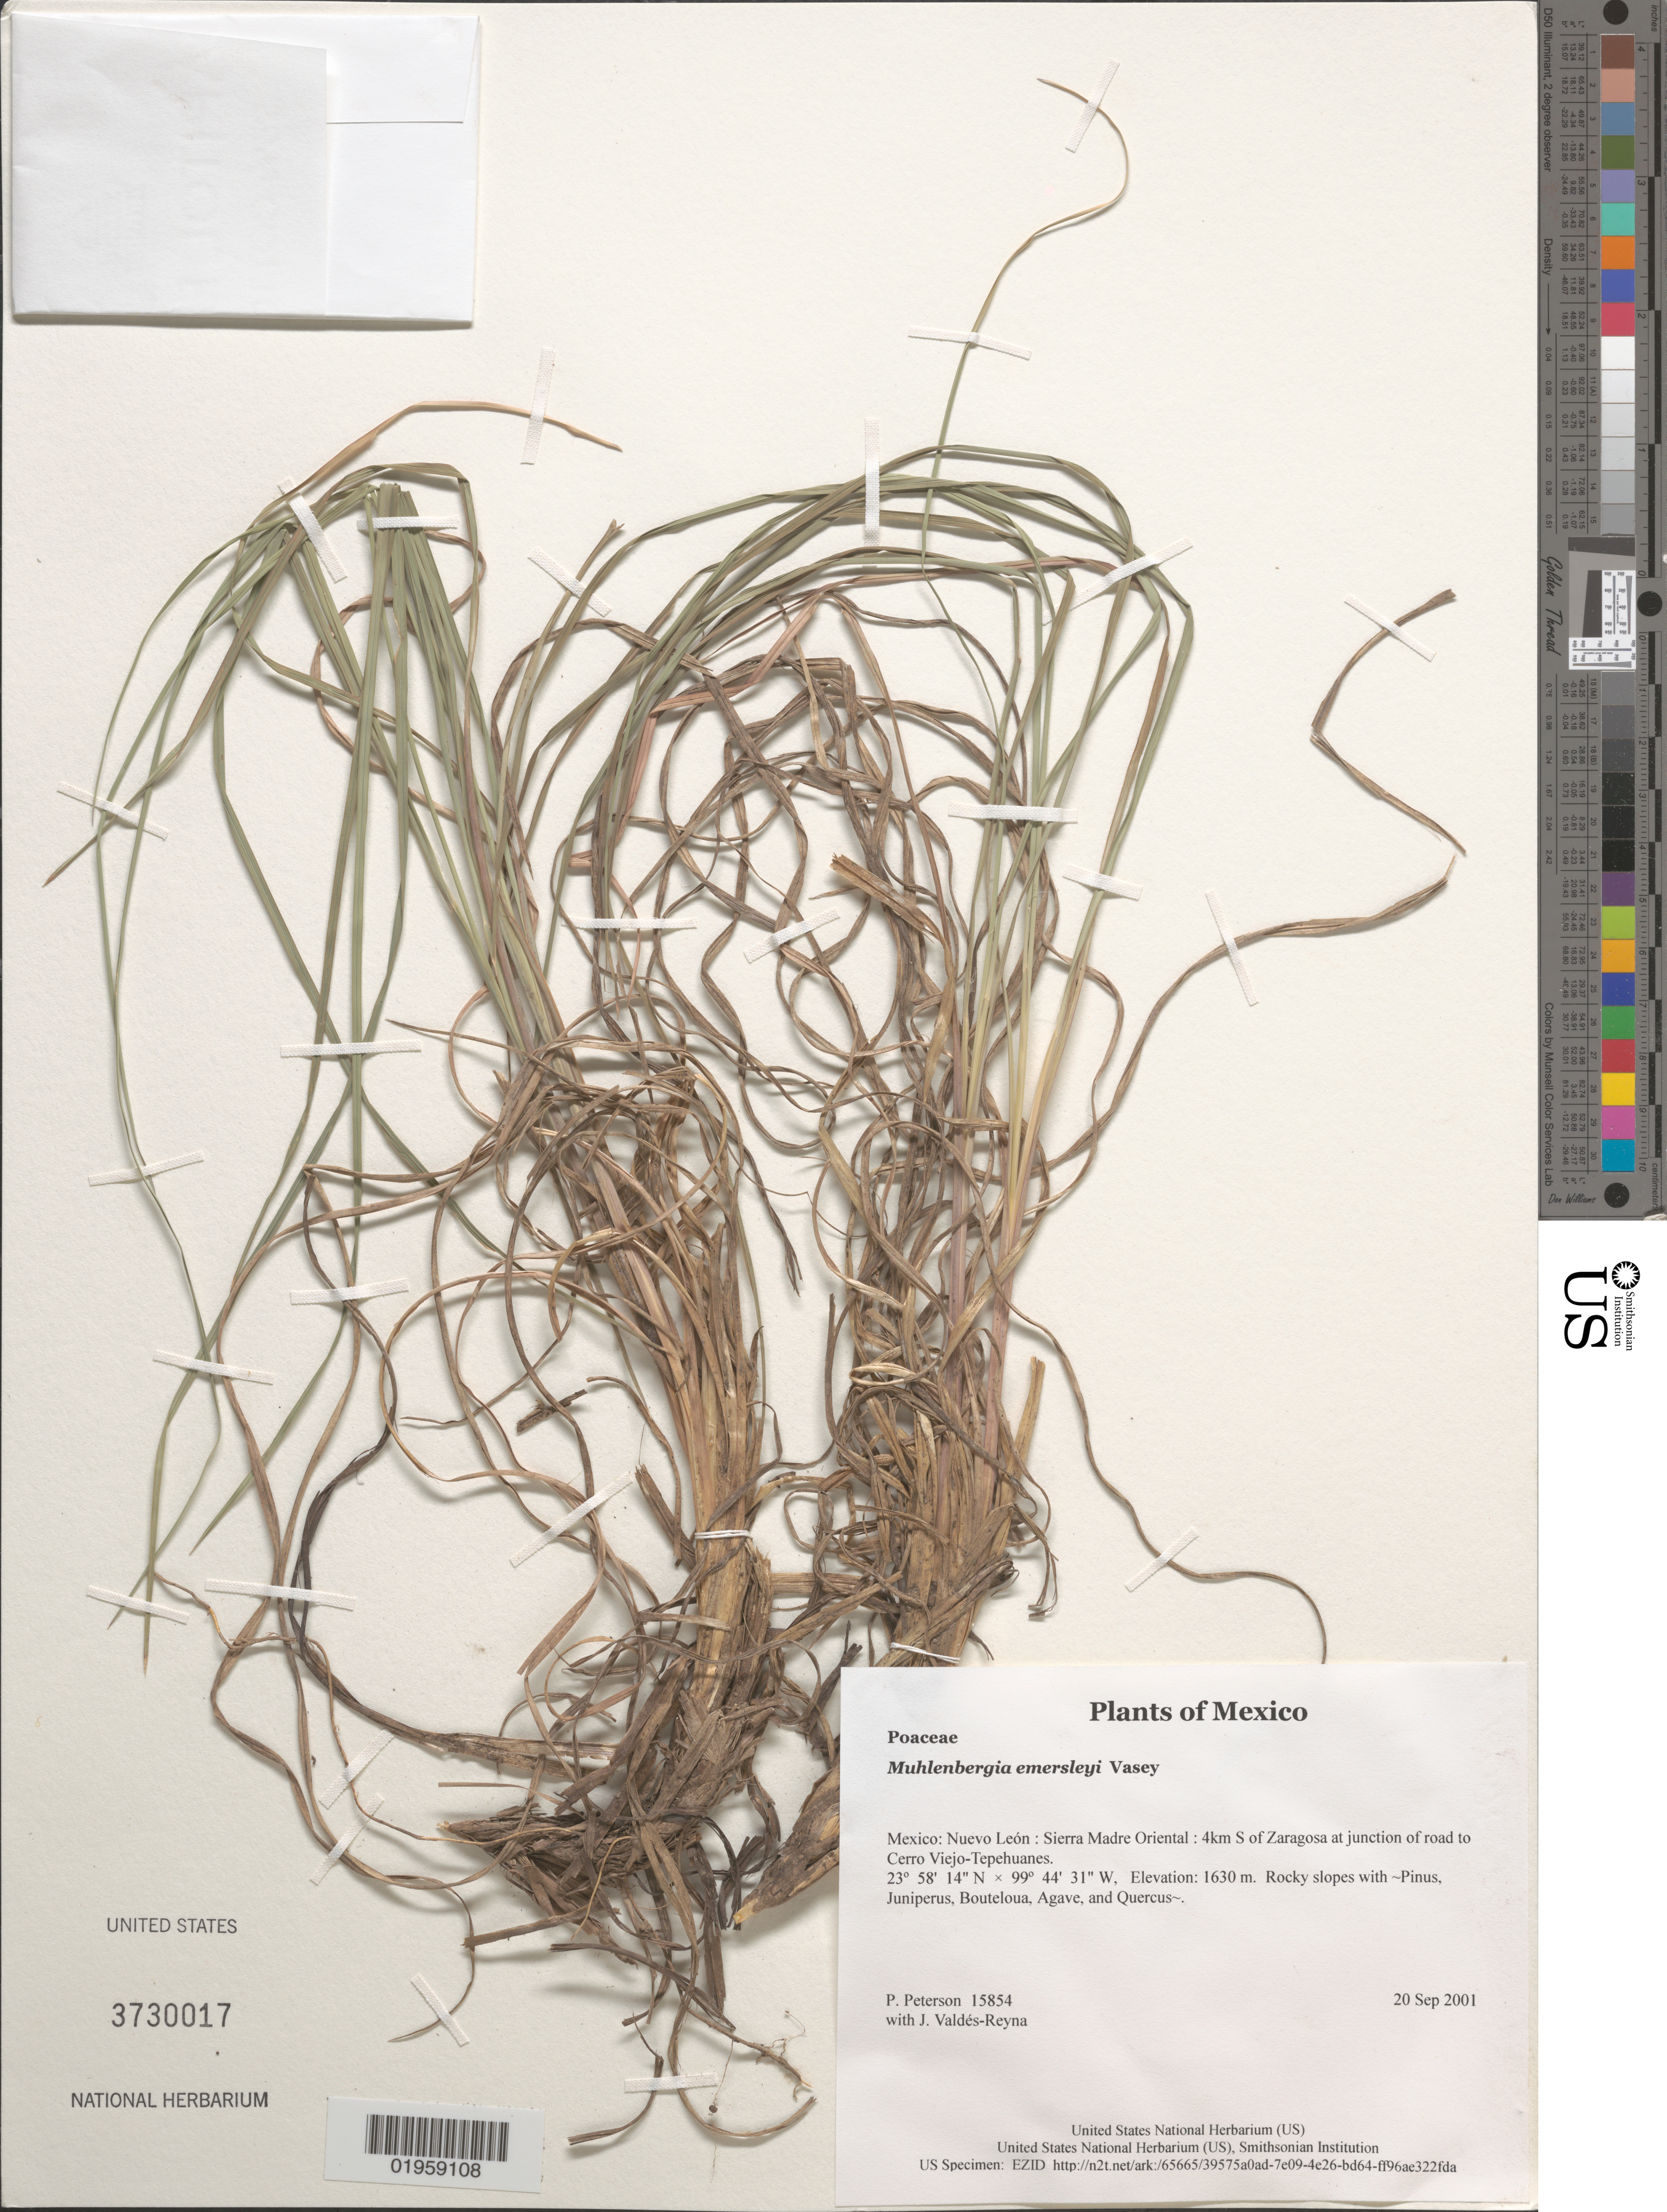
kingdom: Plantae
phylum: Tracheophyta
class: Liliopsida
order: Poales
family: Poaceae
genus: Muhlenbergia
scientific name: Muhlenbergia emersleyi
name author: Vasey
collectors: P. M. Peterson & J. Valdés-Reyna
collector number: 15854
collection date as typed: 20 Sep 2001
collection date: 2001-09-20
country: Mexico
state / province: Nuevo León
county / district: Sierra Madre Oriental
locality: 4km S of Zaragosa at junction of road to Cerro Viejo-Tepehuanes.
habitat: Rocky slopes with ~Pinus, Juniperus, Bouteloua, Agave, and Quercus~.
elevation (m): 1630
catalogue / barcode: US 3730017